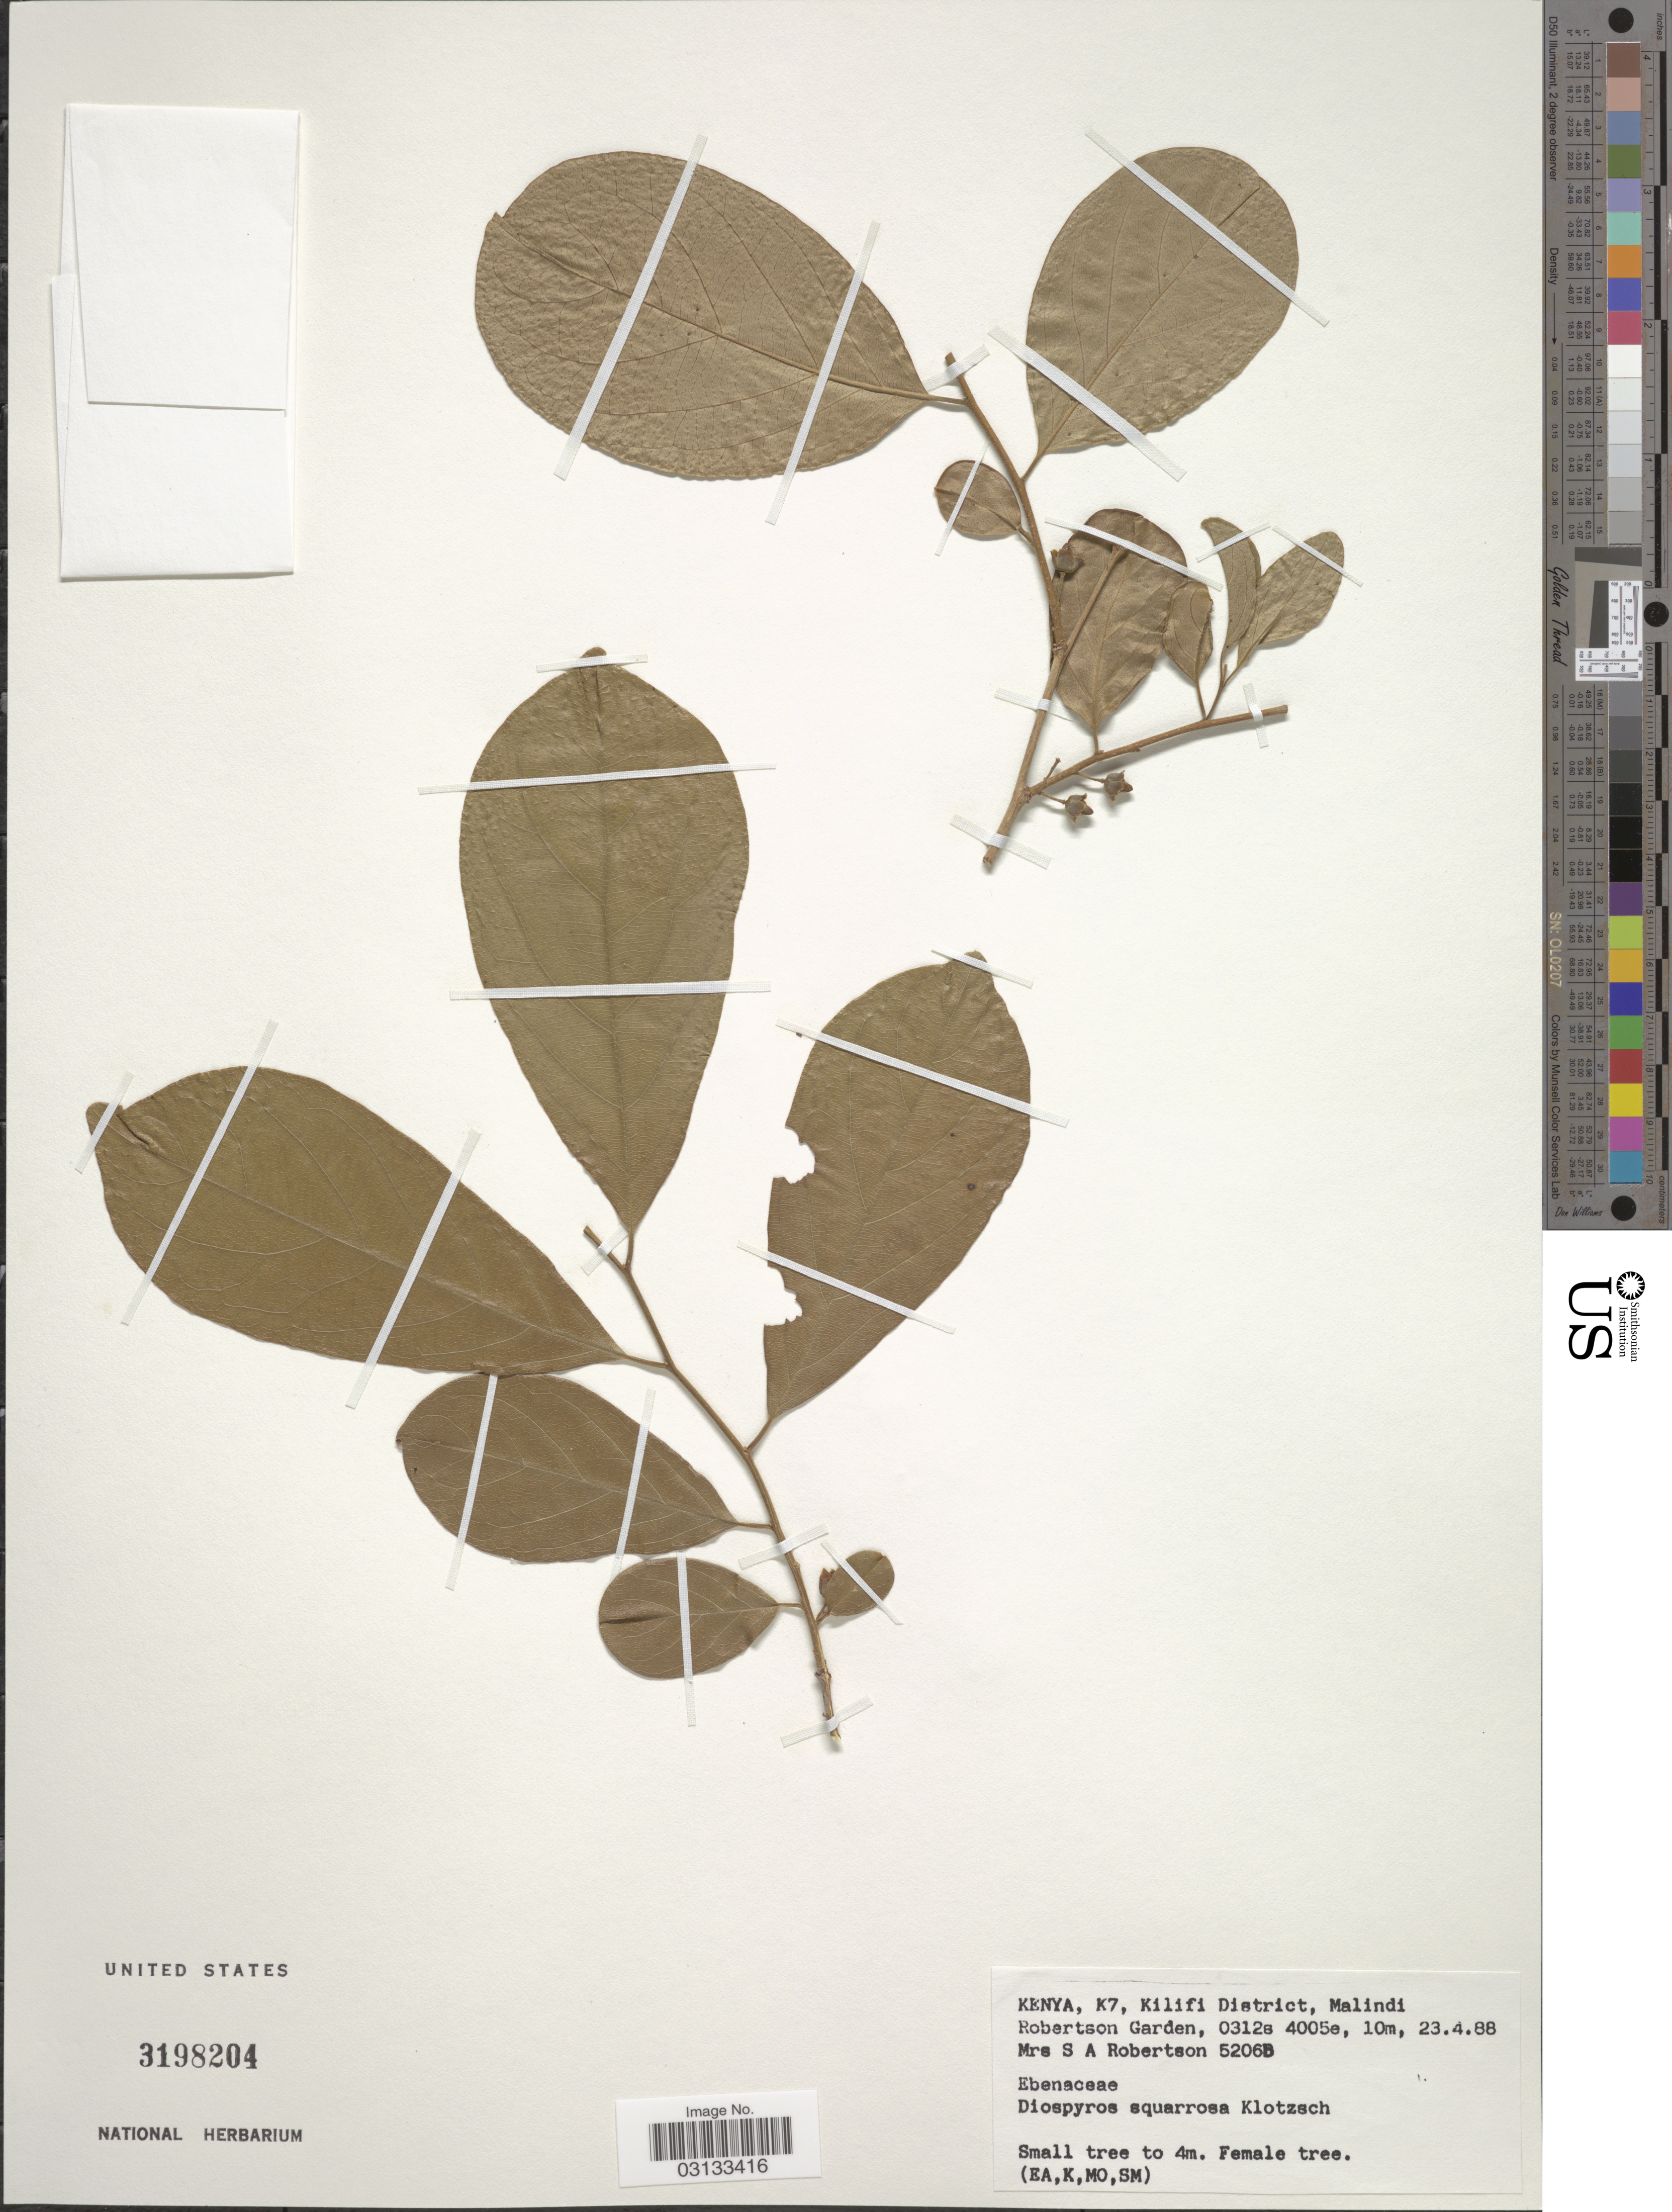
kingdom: Plantae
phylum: Tracheophyta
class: Magnoliopsida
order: Ericales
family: Ebenaceae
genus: Diospyros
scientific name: Diospyros squarrosa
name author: Klotzsch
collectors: S. Robertson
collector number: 5206a*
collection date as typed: Transcribed d/m/y: 23/4/88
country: Kenya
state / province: Kilifi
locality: Kenya, K7, Kilifi District, Malindi, Robertson Garden.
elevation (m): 10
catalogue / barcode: US 3198204